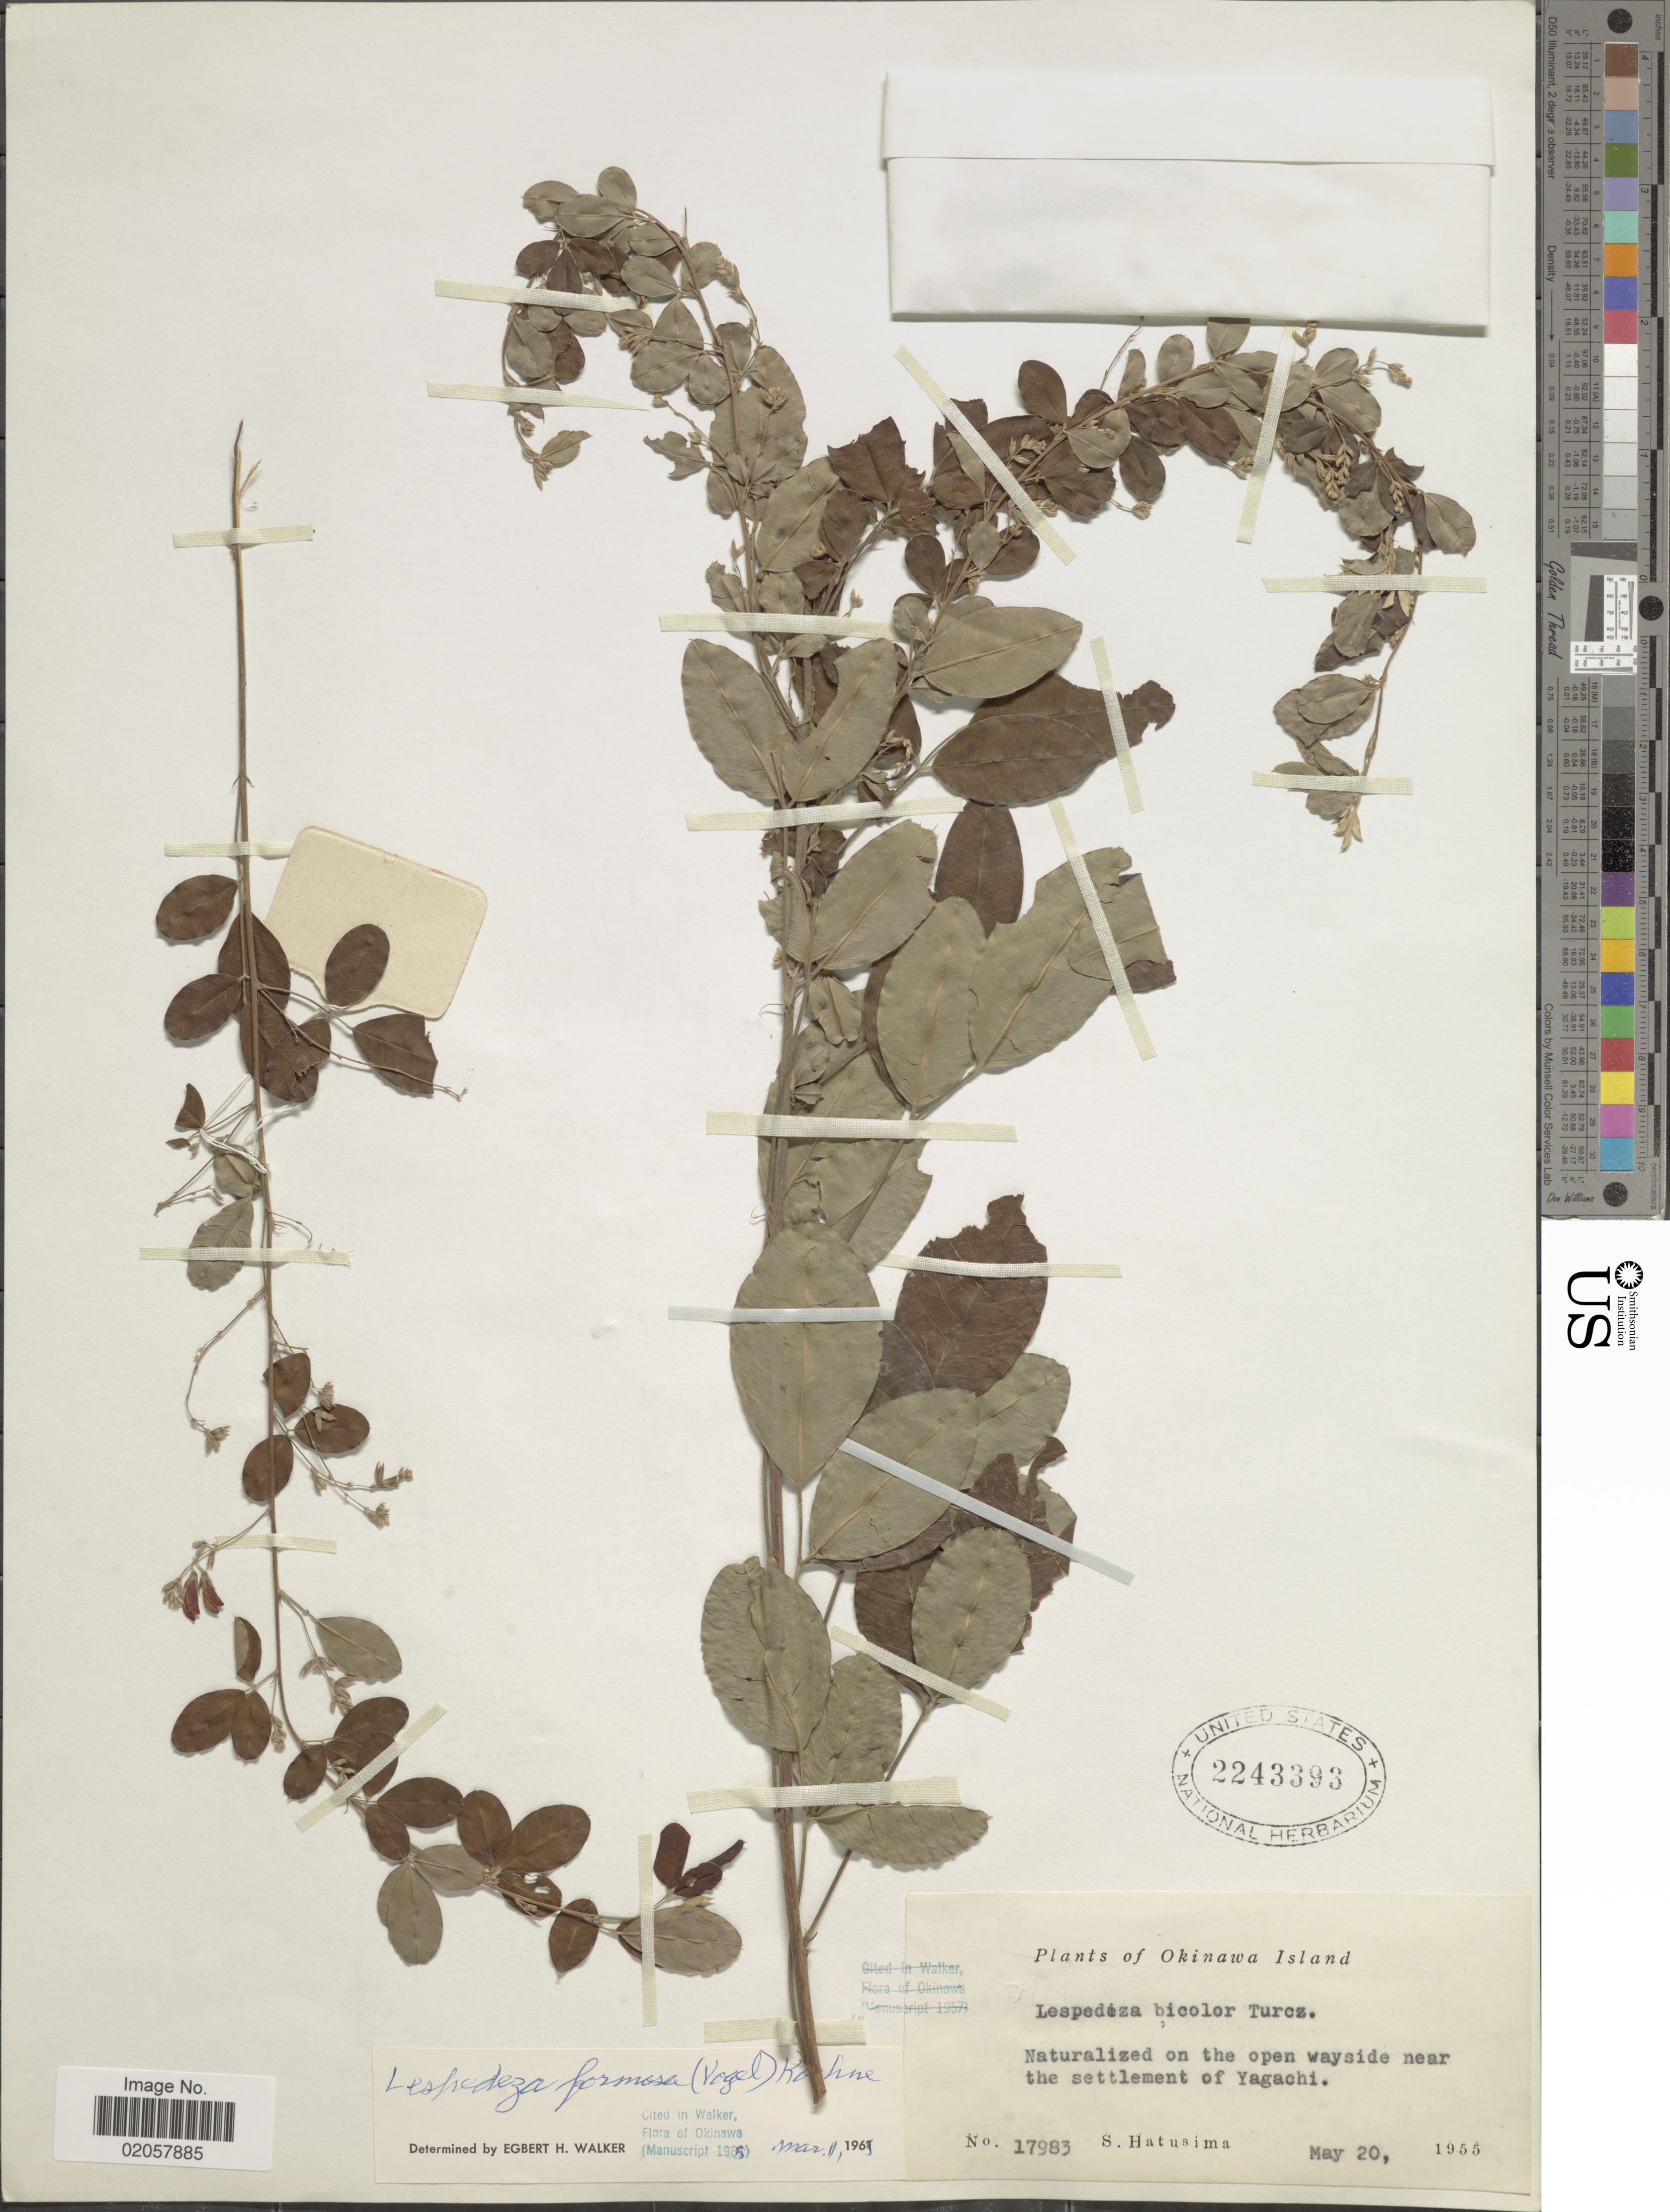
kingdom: Plantae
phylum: Tracheophyta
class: Magnoliopsida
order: Fabales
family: Fabaceae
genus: Lespedeza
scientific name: Lespedeza formosa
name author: (Vogel) Koehne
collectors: S. Hatusima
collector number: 17983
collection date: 1955-05-20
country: Japan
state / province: Okinawa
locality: Okinawa Island, naturalized on the open wayside near the settlement of Yagachi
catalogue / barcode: US 2243393